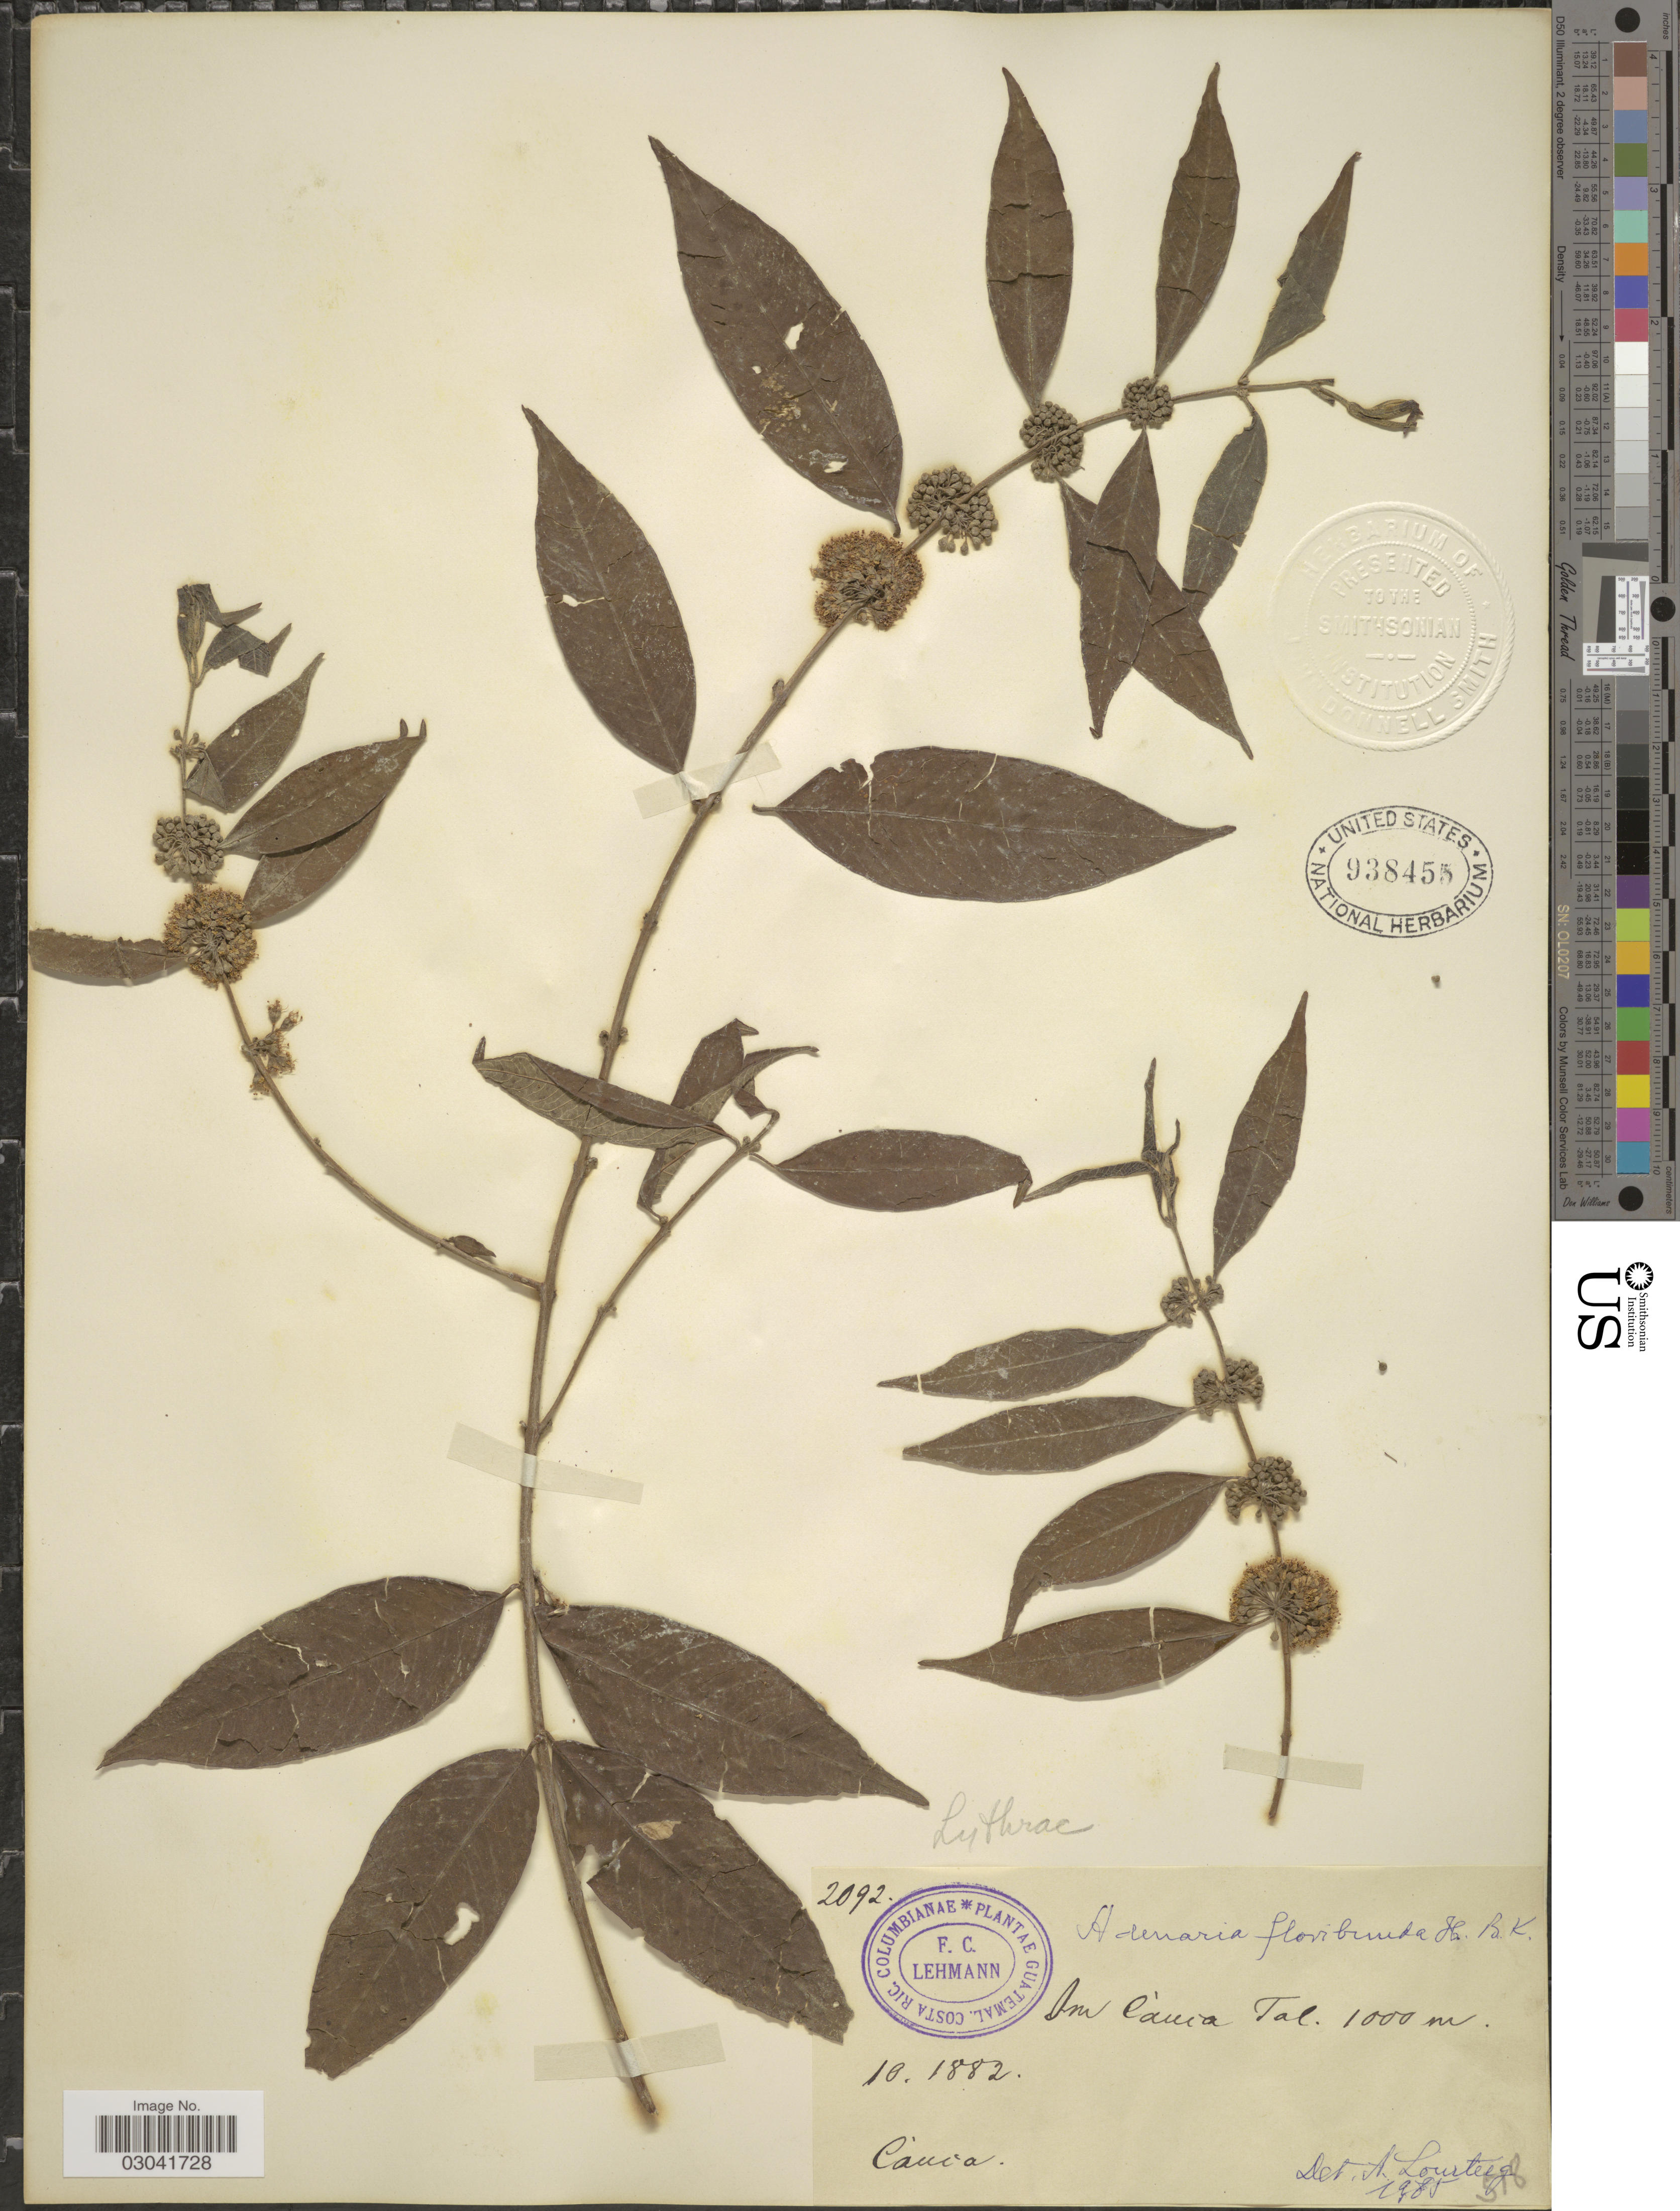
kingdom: Plantae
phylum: Tracheophyta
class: Magnoliopsida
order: Myrtales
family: Lythraceae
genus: Adenaria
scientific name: Adenaria floribunda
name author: Kunth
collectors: F. C. Lehmann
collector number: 2092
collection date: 1882-10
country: Colombia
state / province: Cauca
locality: Im Cauca Tal.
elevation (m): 1000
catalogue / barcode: US 938455